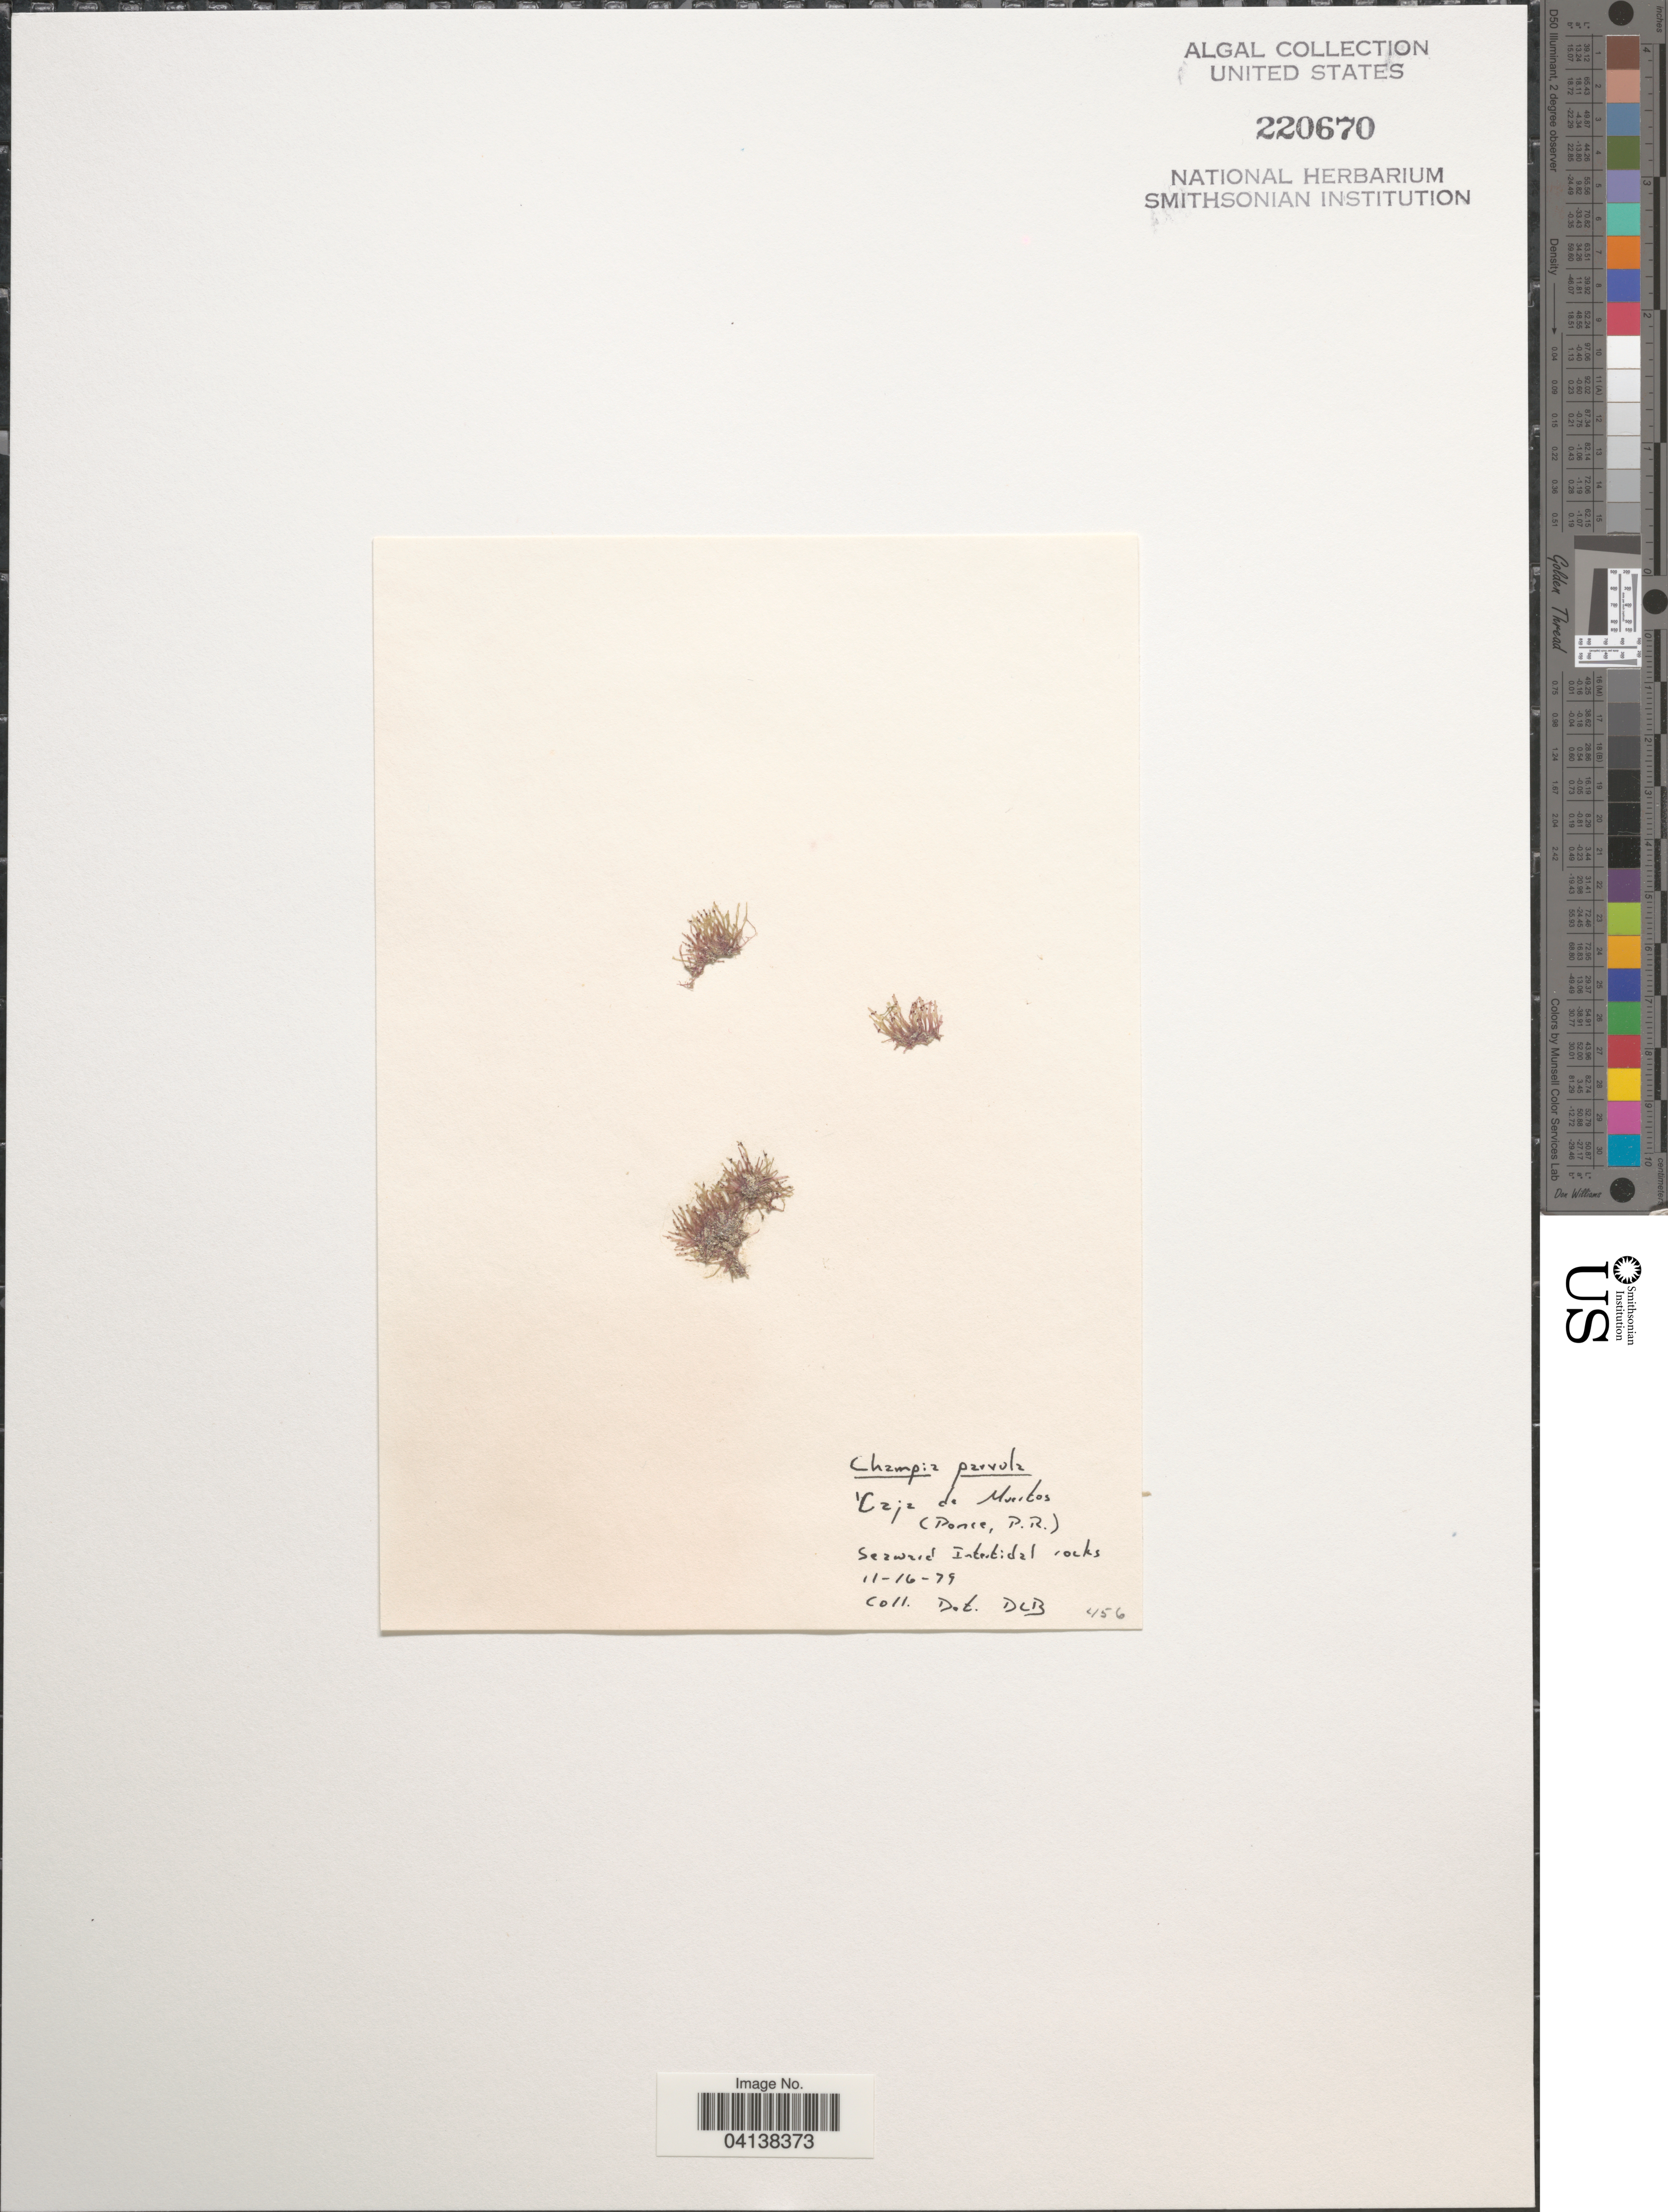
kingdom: Plantae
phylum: Rhodophyta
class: Florideophyceae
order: Rhodymeniales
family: Champiaceae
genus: Champia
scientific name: Champia parvula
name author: (C. Agardh) Harv.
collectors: D. L. B.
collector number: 456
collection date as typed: Transcribed d/m/y: 16/11/79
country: Puerto Rico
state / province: Ponce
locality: Caja de Mveitos [interpreted].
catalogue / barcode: US 220670